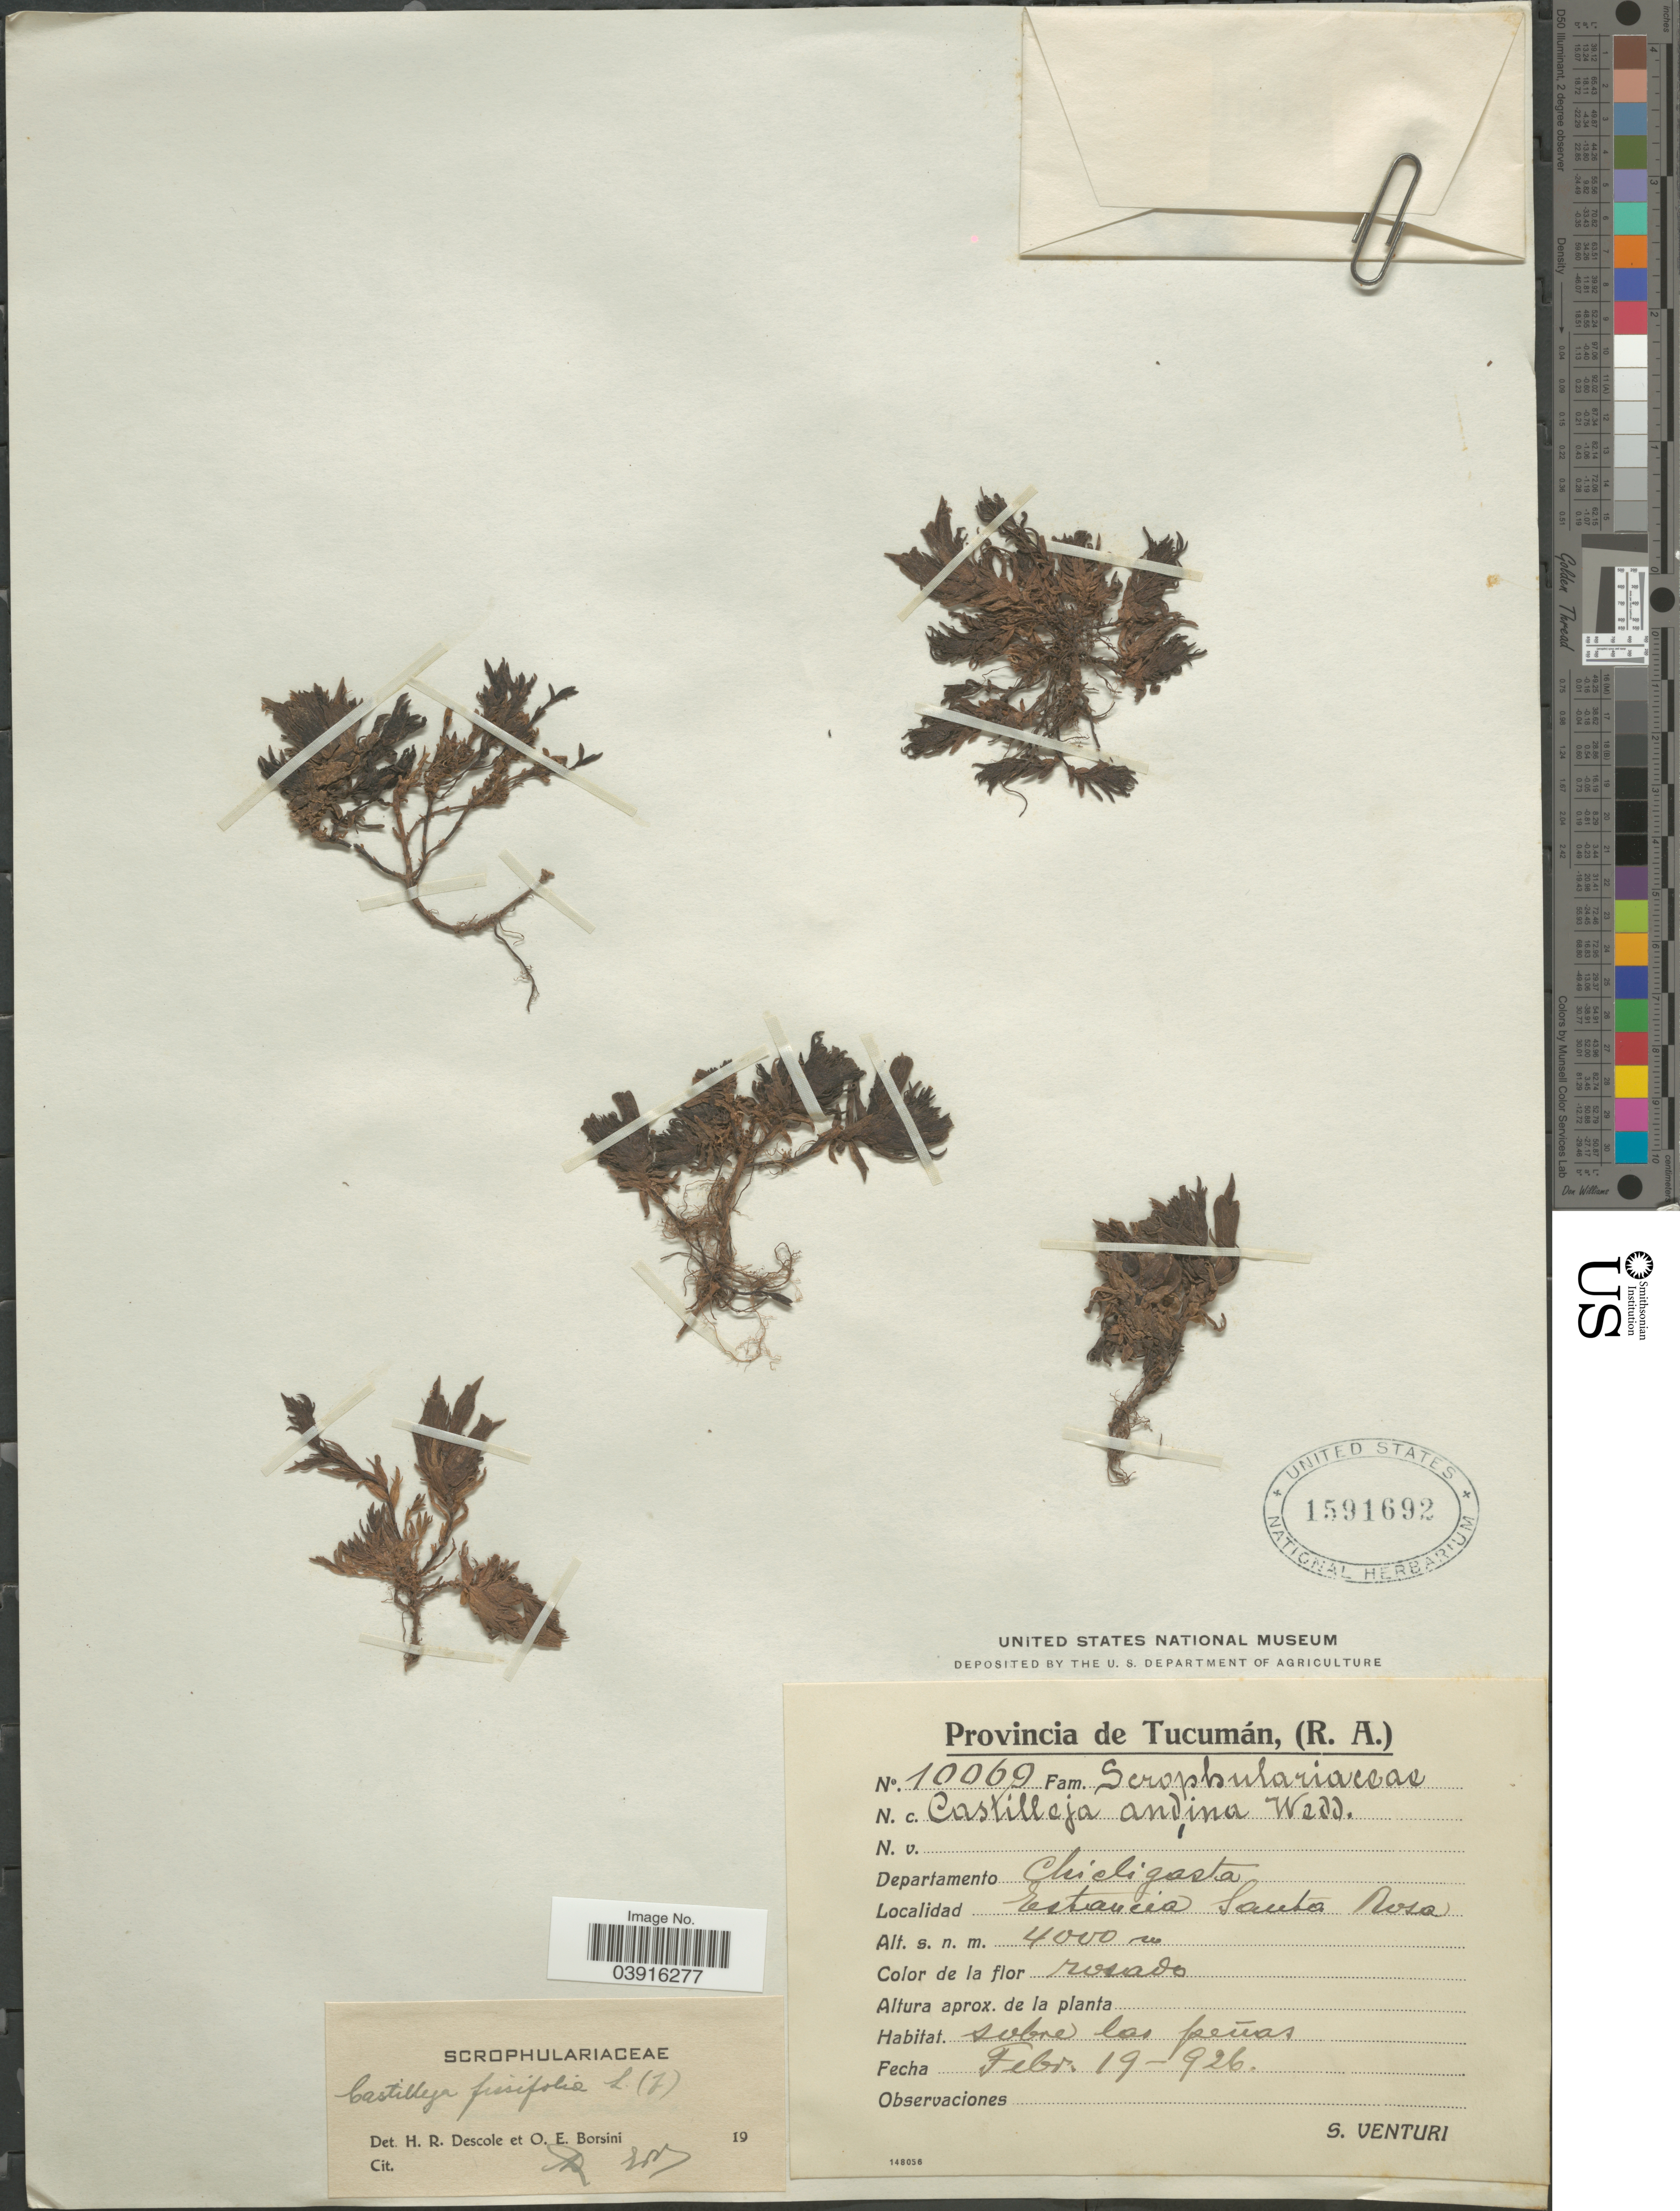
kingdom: Plantae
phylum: Tracheophyta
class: Magnoliopsida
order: Lamiales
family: Orobanchaceae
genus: Castilleja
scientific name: Castilleja fissifolia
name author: L. f.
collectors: S. Venturi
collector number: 10069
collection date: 1926-02-19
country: Argentina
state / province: Tucuman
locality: Departamento Chicligasta. Estancia Santa Rosa.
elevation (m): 4000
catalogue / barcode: US 1591692